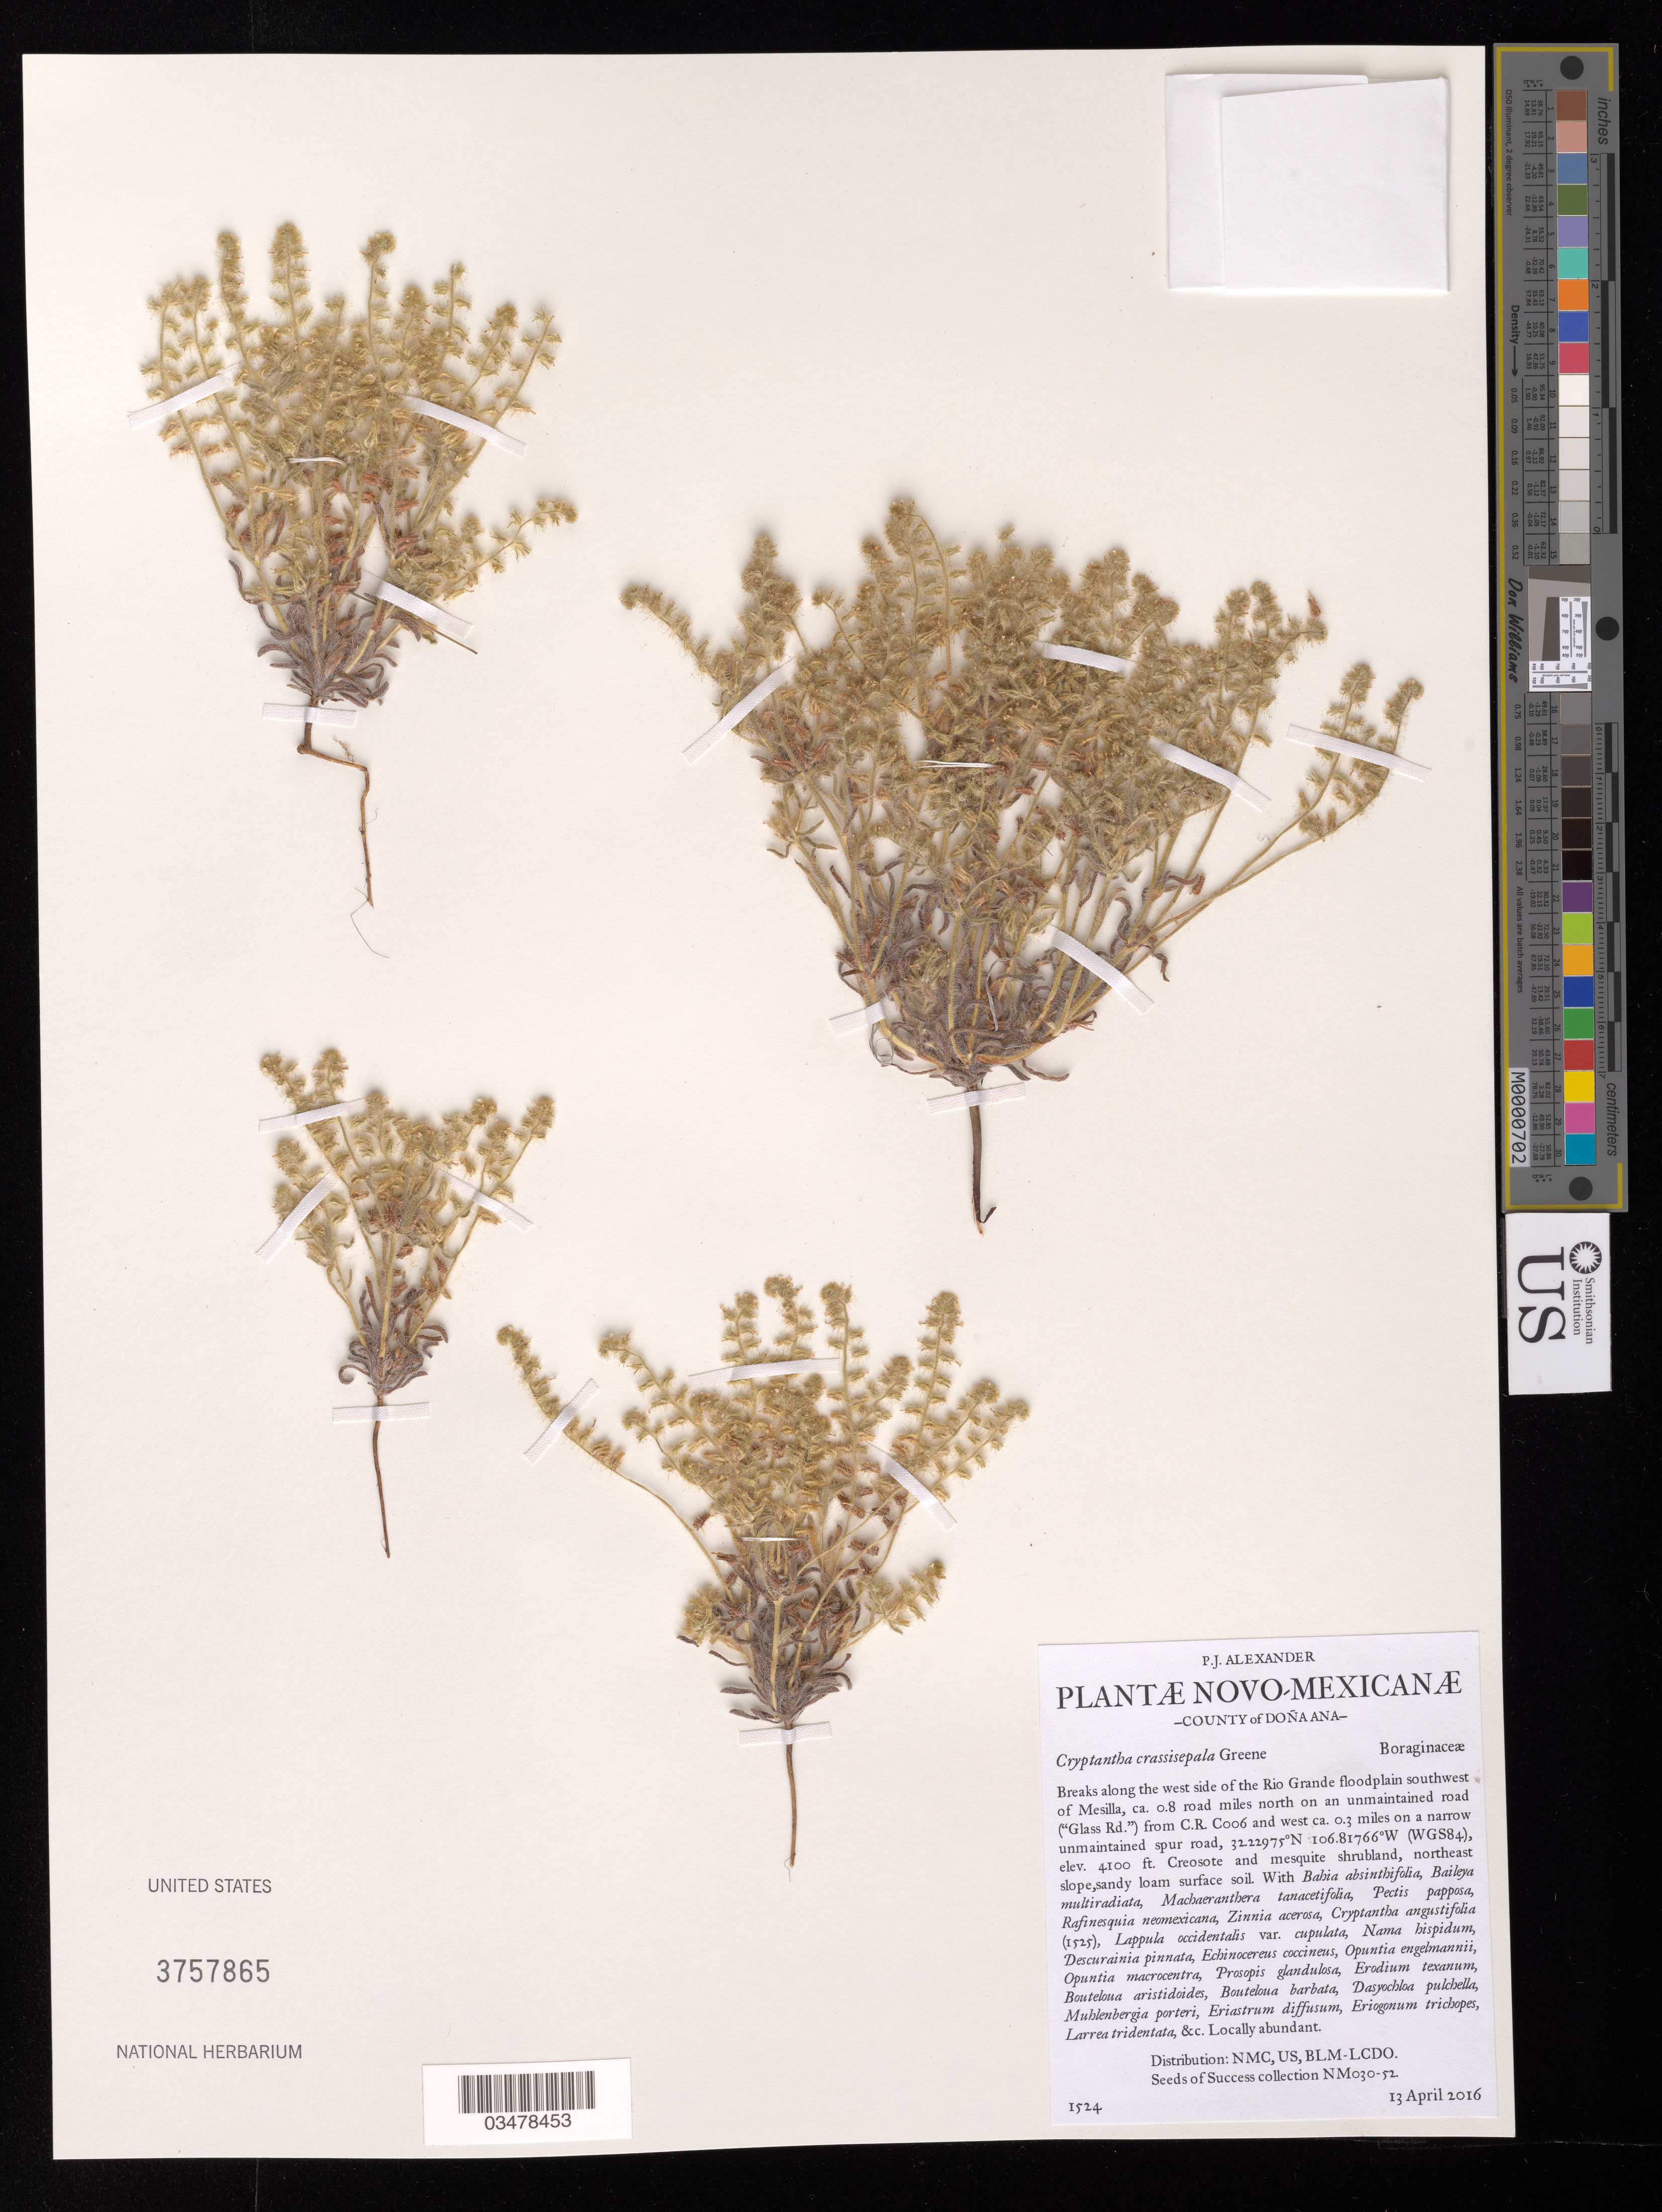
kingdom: Plantae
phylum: Tracheophyta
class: Magnoliopsida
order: Boraginales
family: Boraginaceae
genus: Cryptantha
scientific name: Cryptantha crassisepala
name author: (Torr. & A. Gray) Greene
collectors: P. Alexander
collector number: NM030-052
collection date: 2016-04-13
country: United States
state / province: New Mexico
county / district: Dona Ana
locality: W side of the Rio Grande floodplain SW of Mesilla.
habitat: Creosote and mesquite shrubland. Ecological Site: Sandy, loam soil. R042XB012NM. With Pectis papposa, Zinnia acerosa, Nama hispidum, etc.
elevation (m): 1250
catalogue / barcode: US 3757865